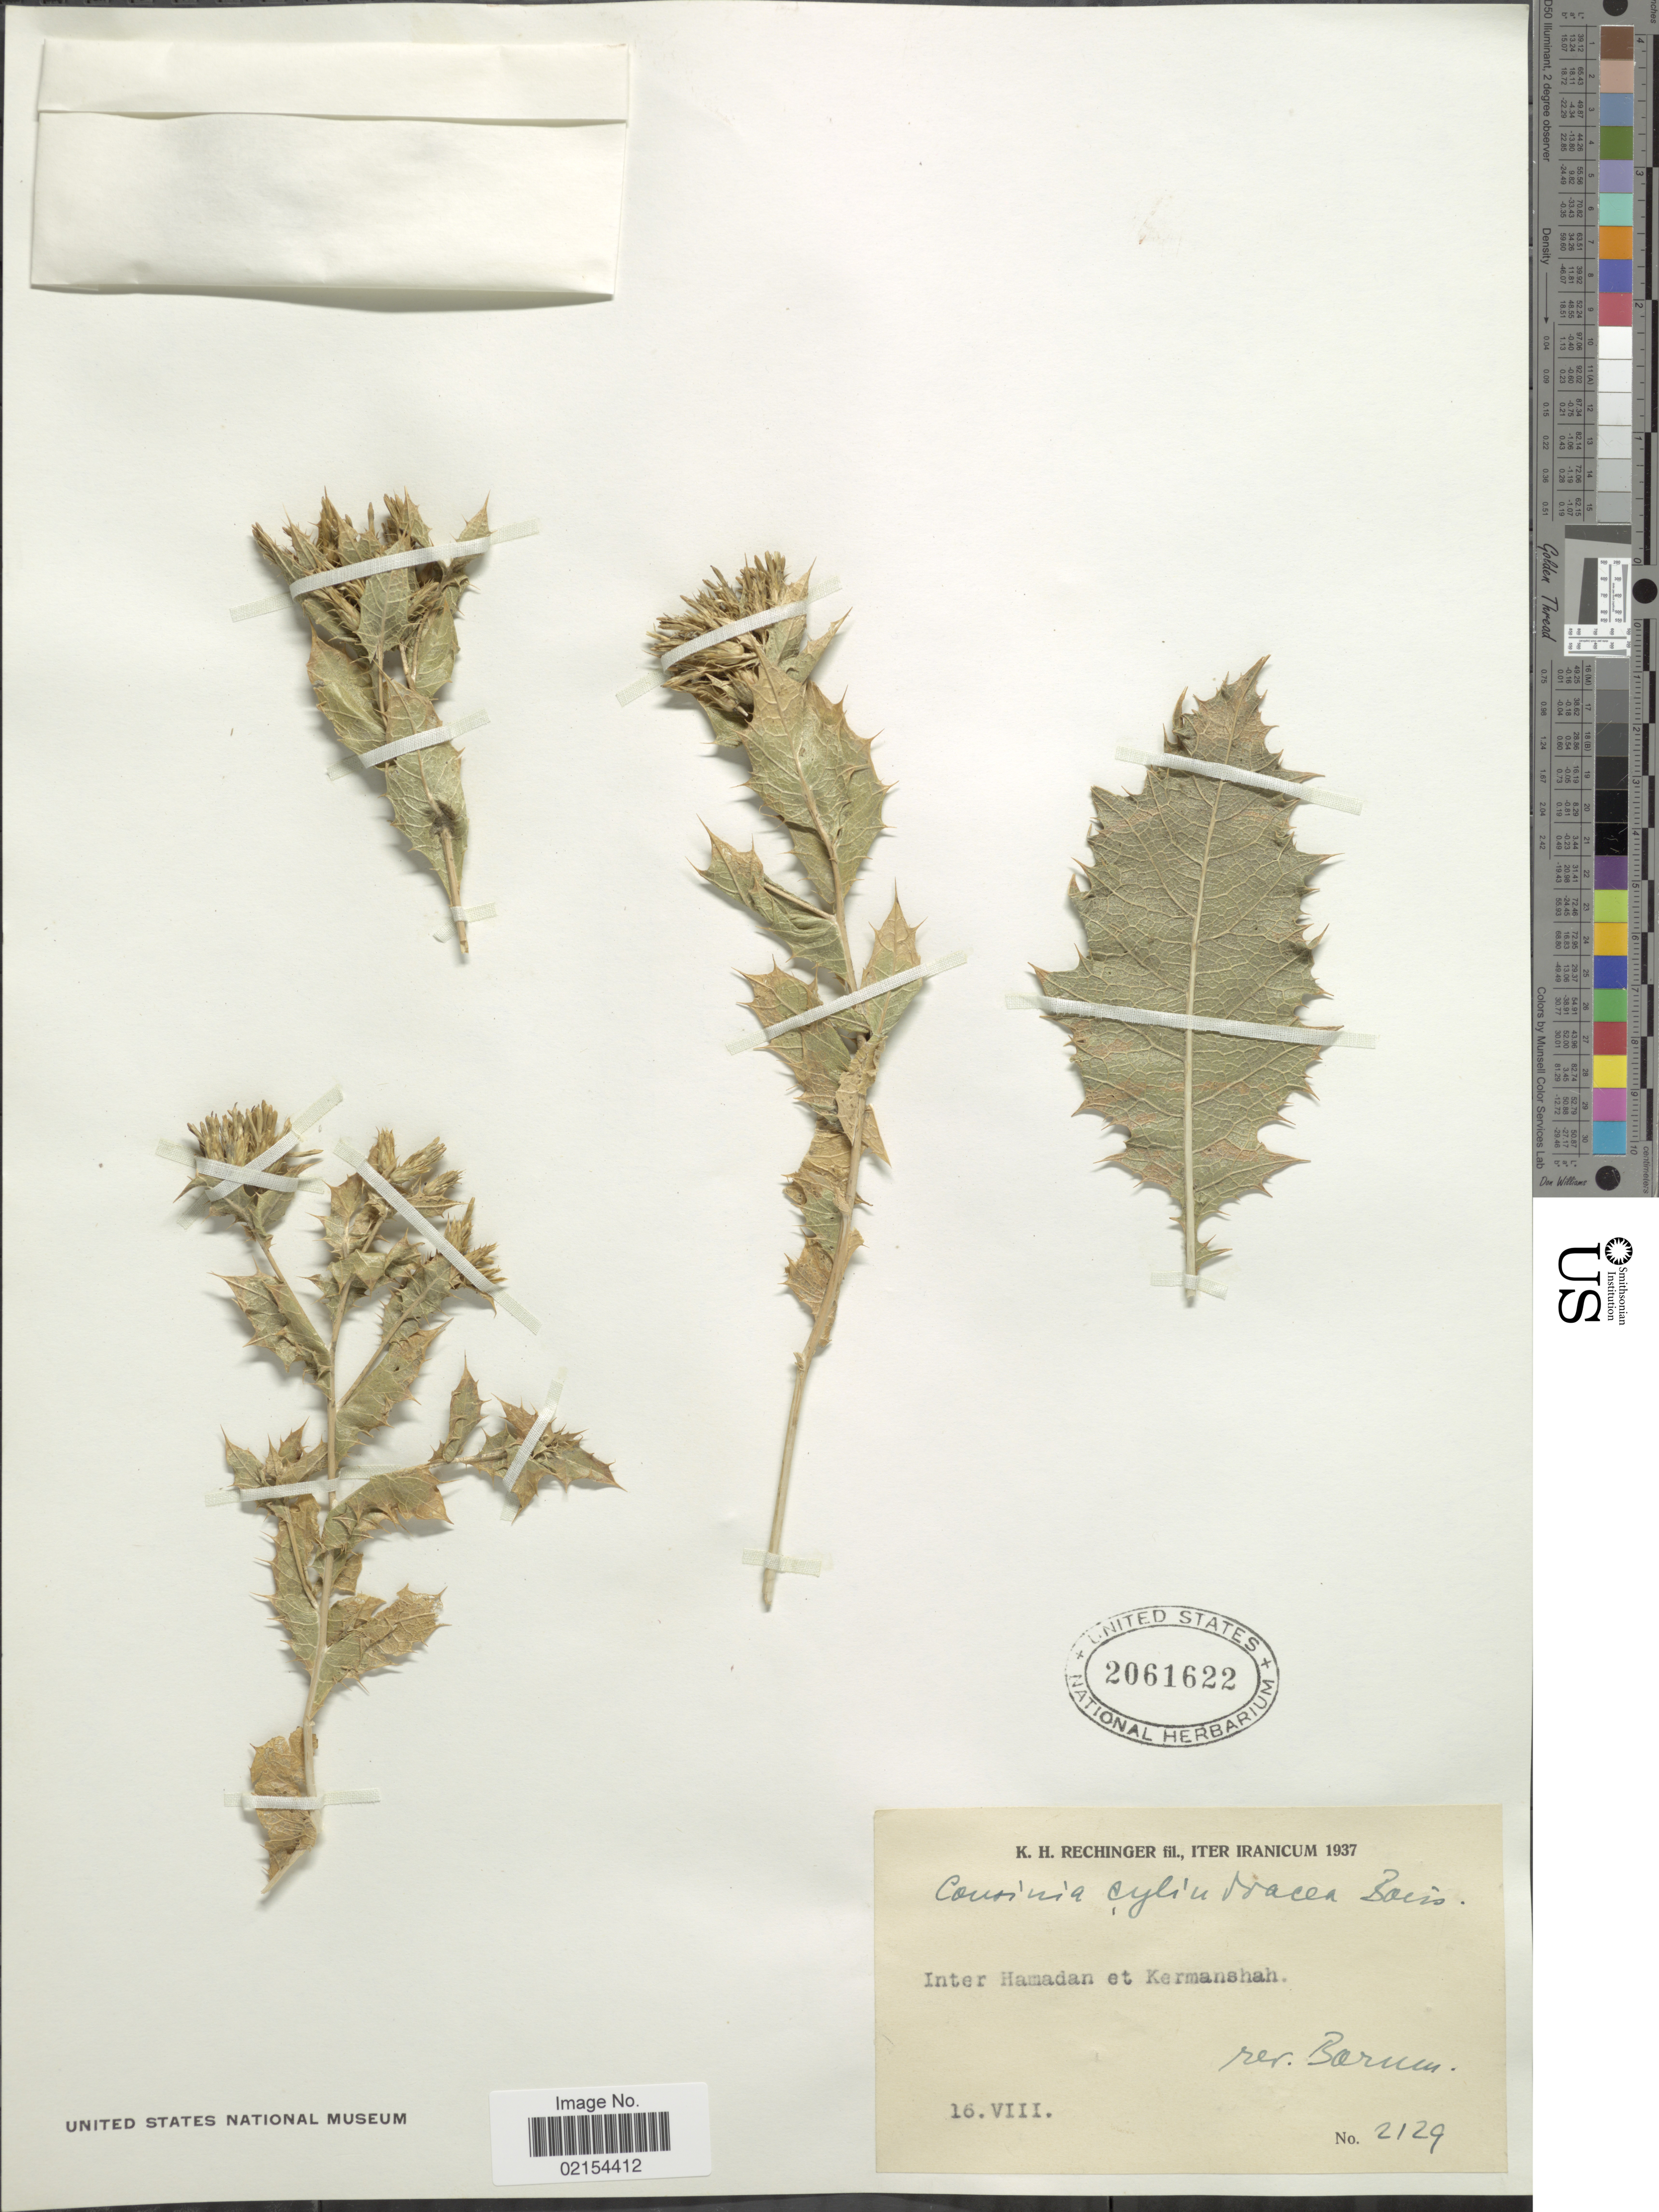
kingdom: Plantae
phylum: Tracheophyta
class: Magnoliopsida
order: Asterales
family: Asteraceae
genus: Cousinia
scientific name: Cousinia cylindracea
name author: Boiss.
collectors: K. H. Rechinger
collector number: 2129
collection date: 1937-08-16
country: Iran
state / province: Hamadan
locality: Iter Iranicum, Inter Hamadan et Kermanshah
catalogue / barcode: US 2061622